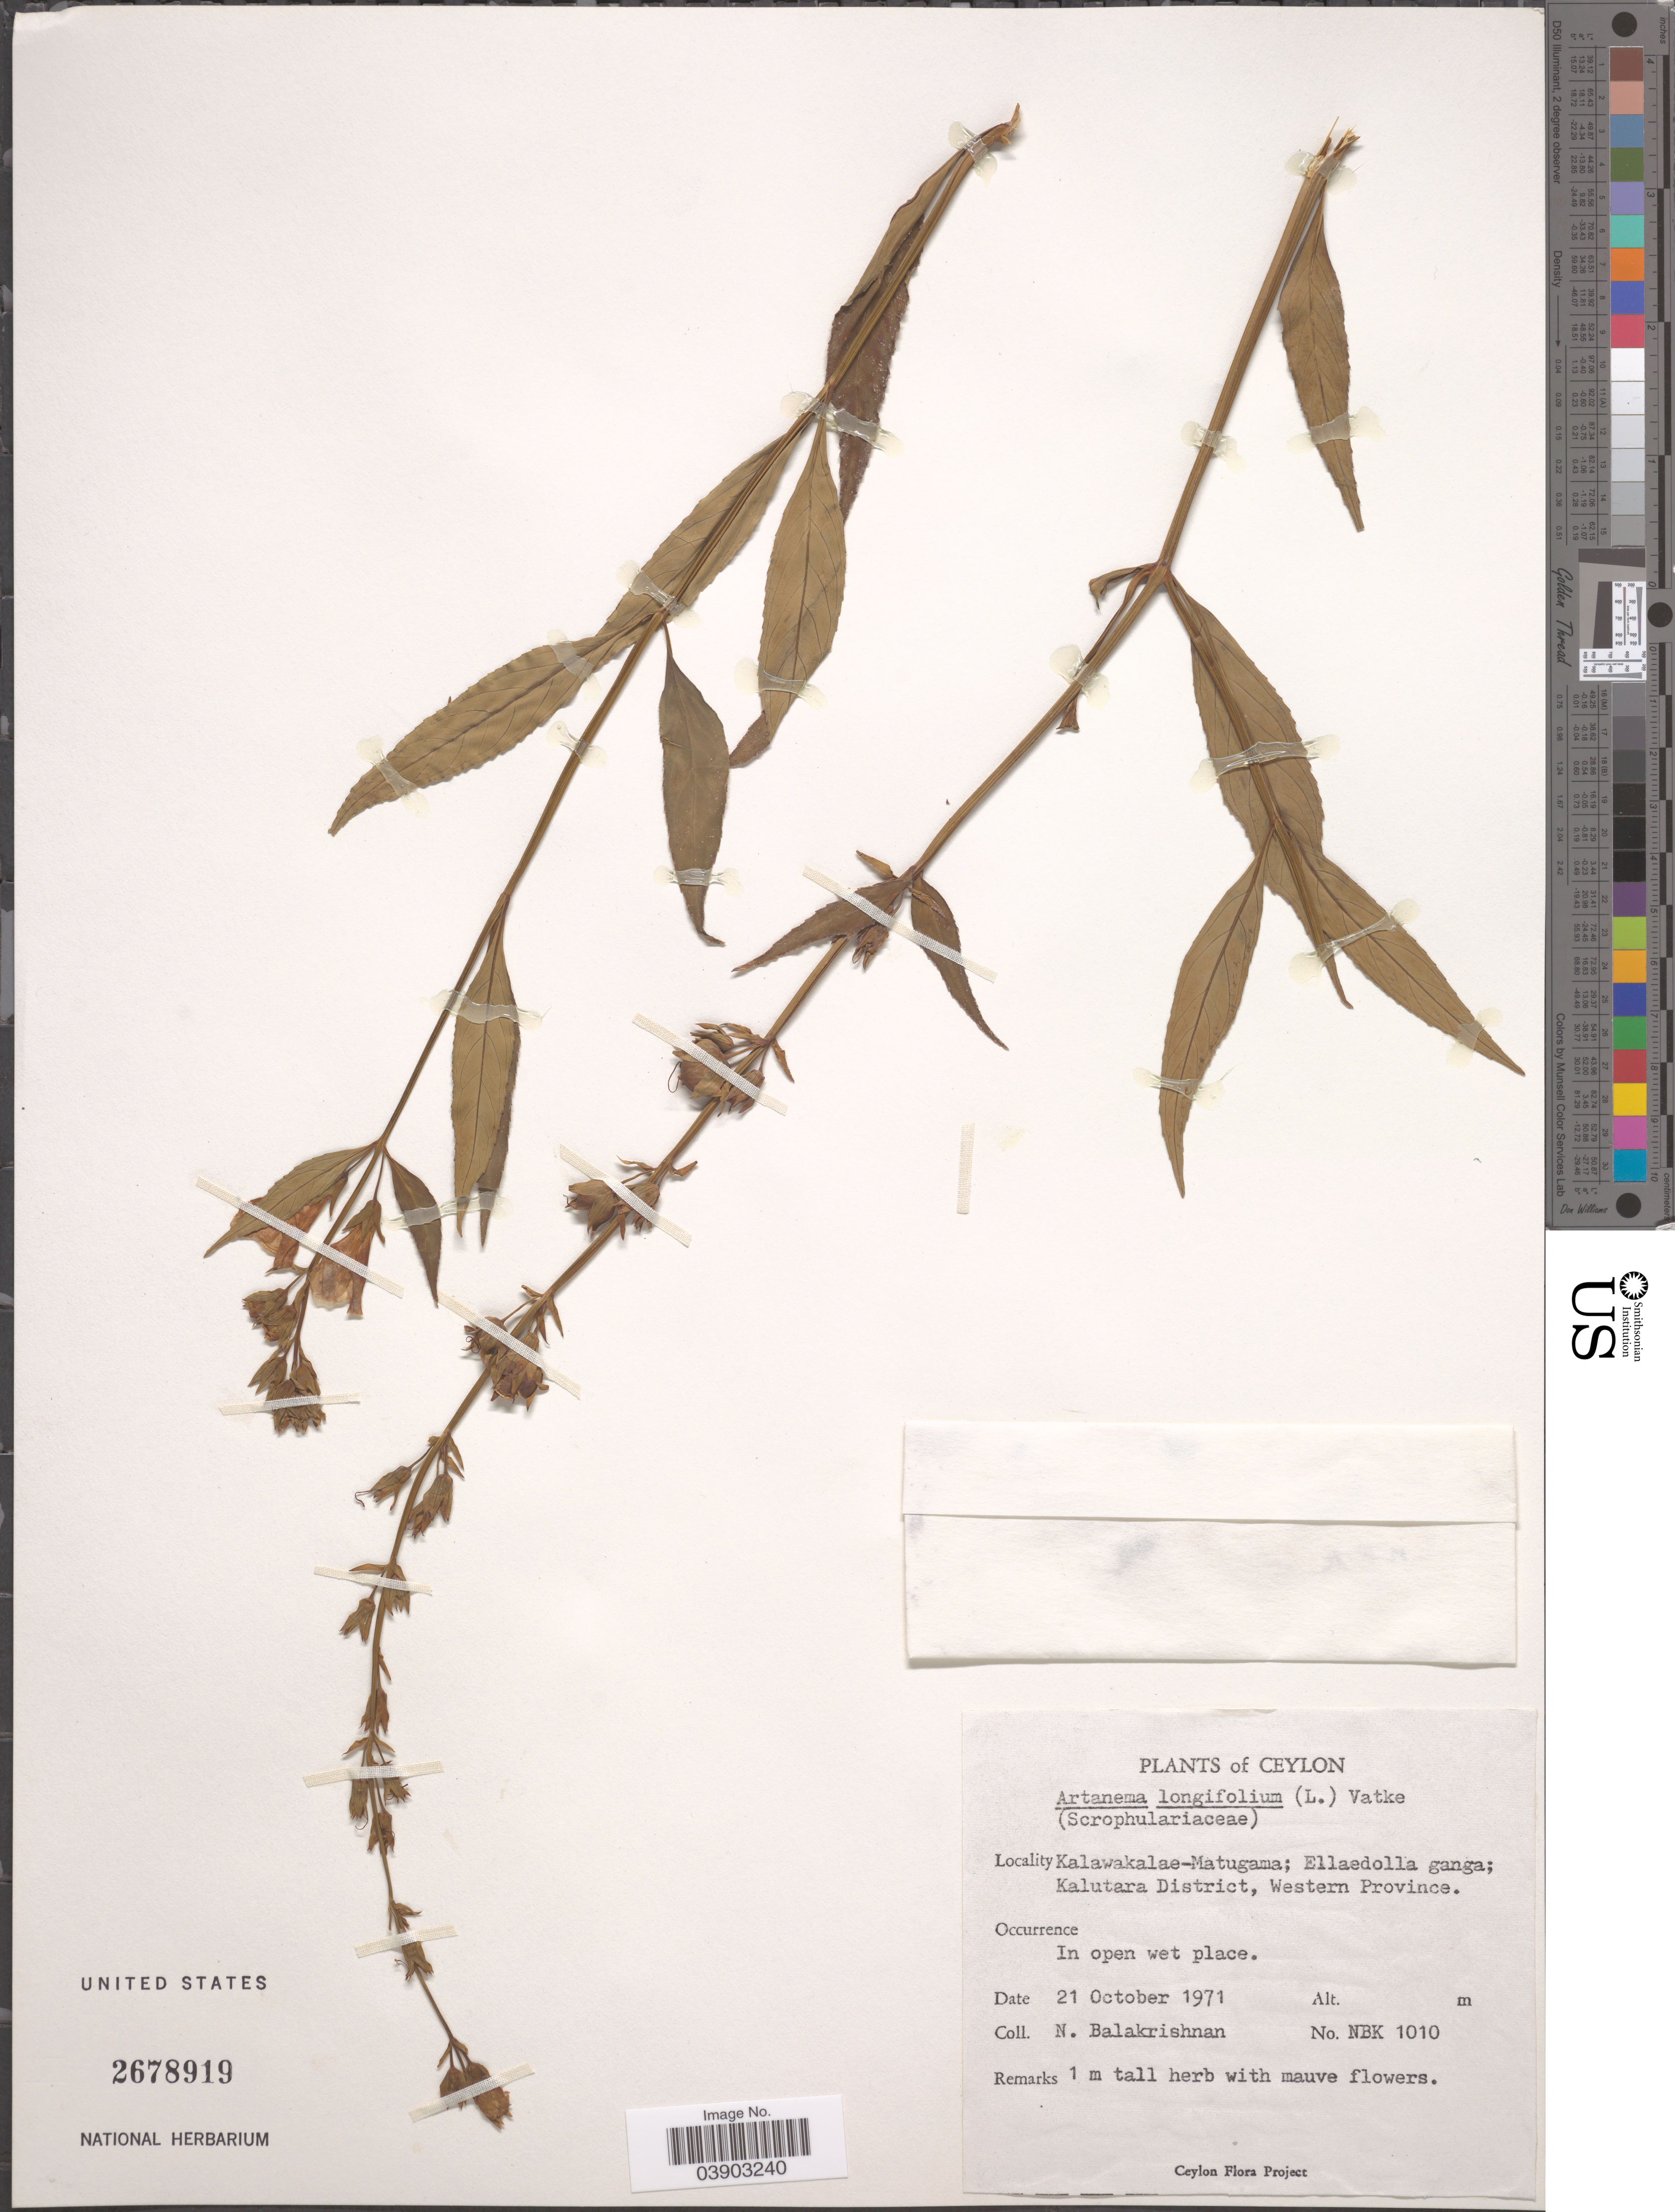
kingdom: Plantae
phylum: Tracheophyta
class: Magnoliopsida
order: Lamiales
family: Linderniaceae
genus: Artanema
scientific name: Artanema longifolium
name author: (L.) Vatke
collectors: N. Balakrishnan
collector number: NBK1010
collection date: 1971-10-21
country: Sri Lanka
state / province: Western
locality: Ceylon. Kalawakalae-Matugama; Ellaedolla ganga; Kalutara District, Western Province.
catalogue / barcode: US 2678919